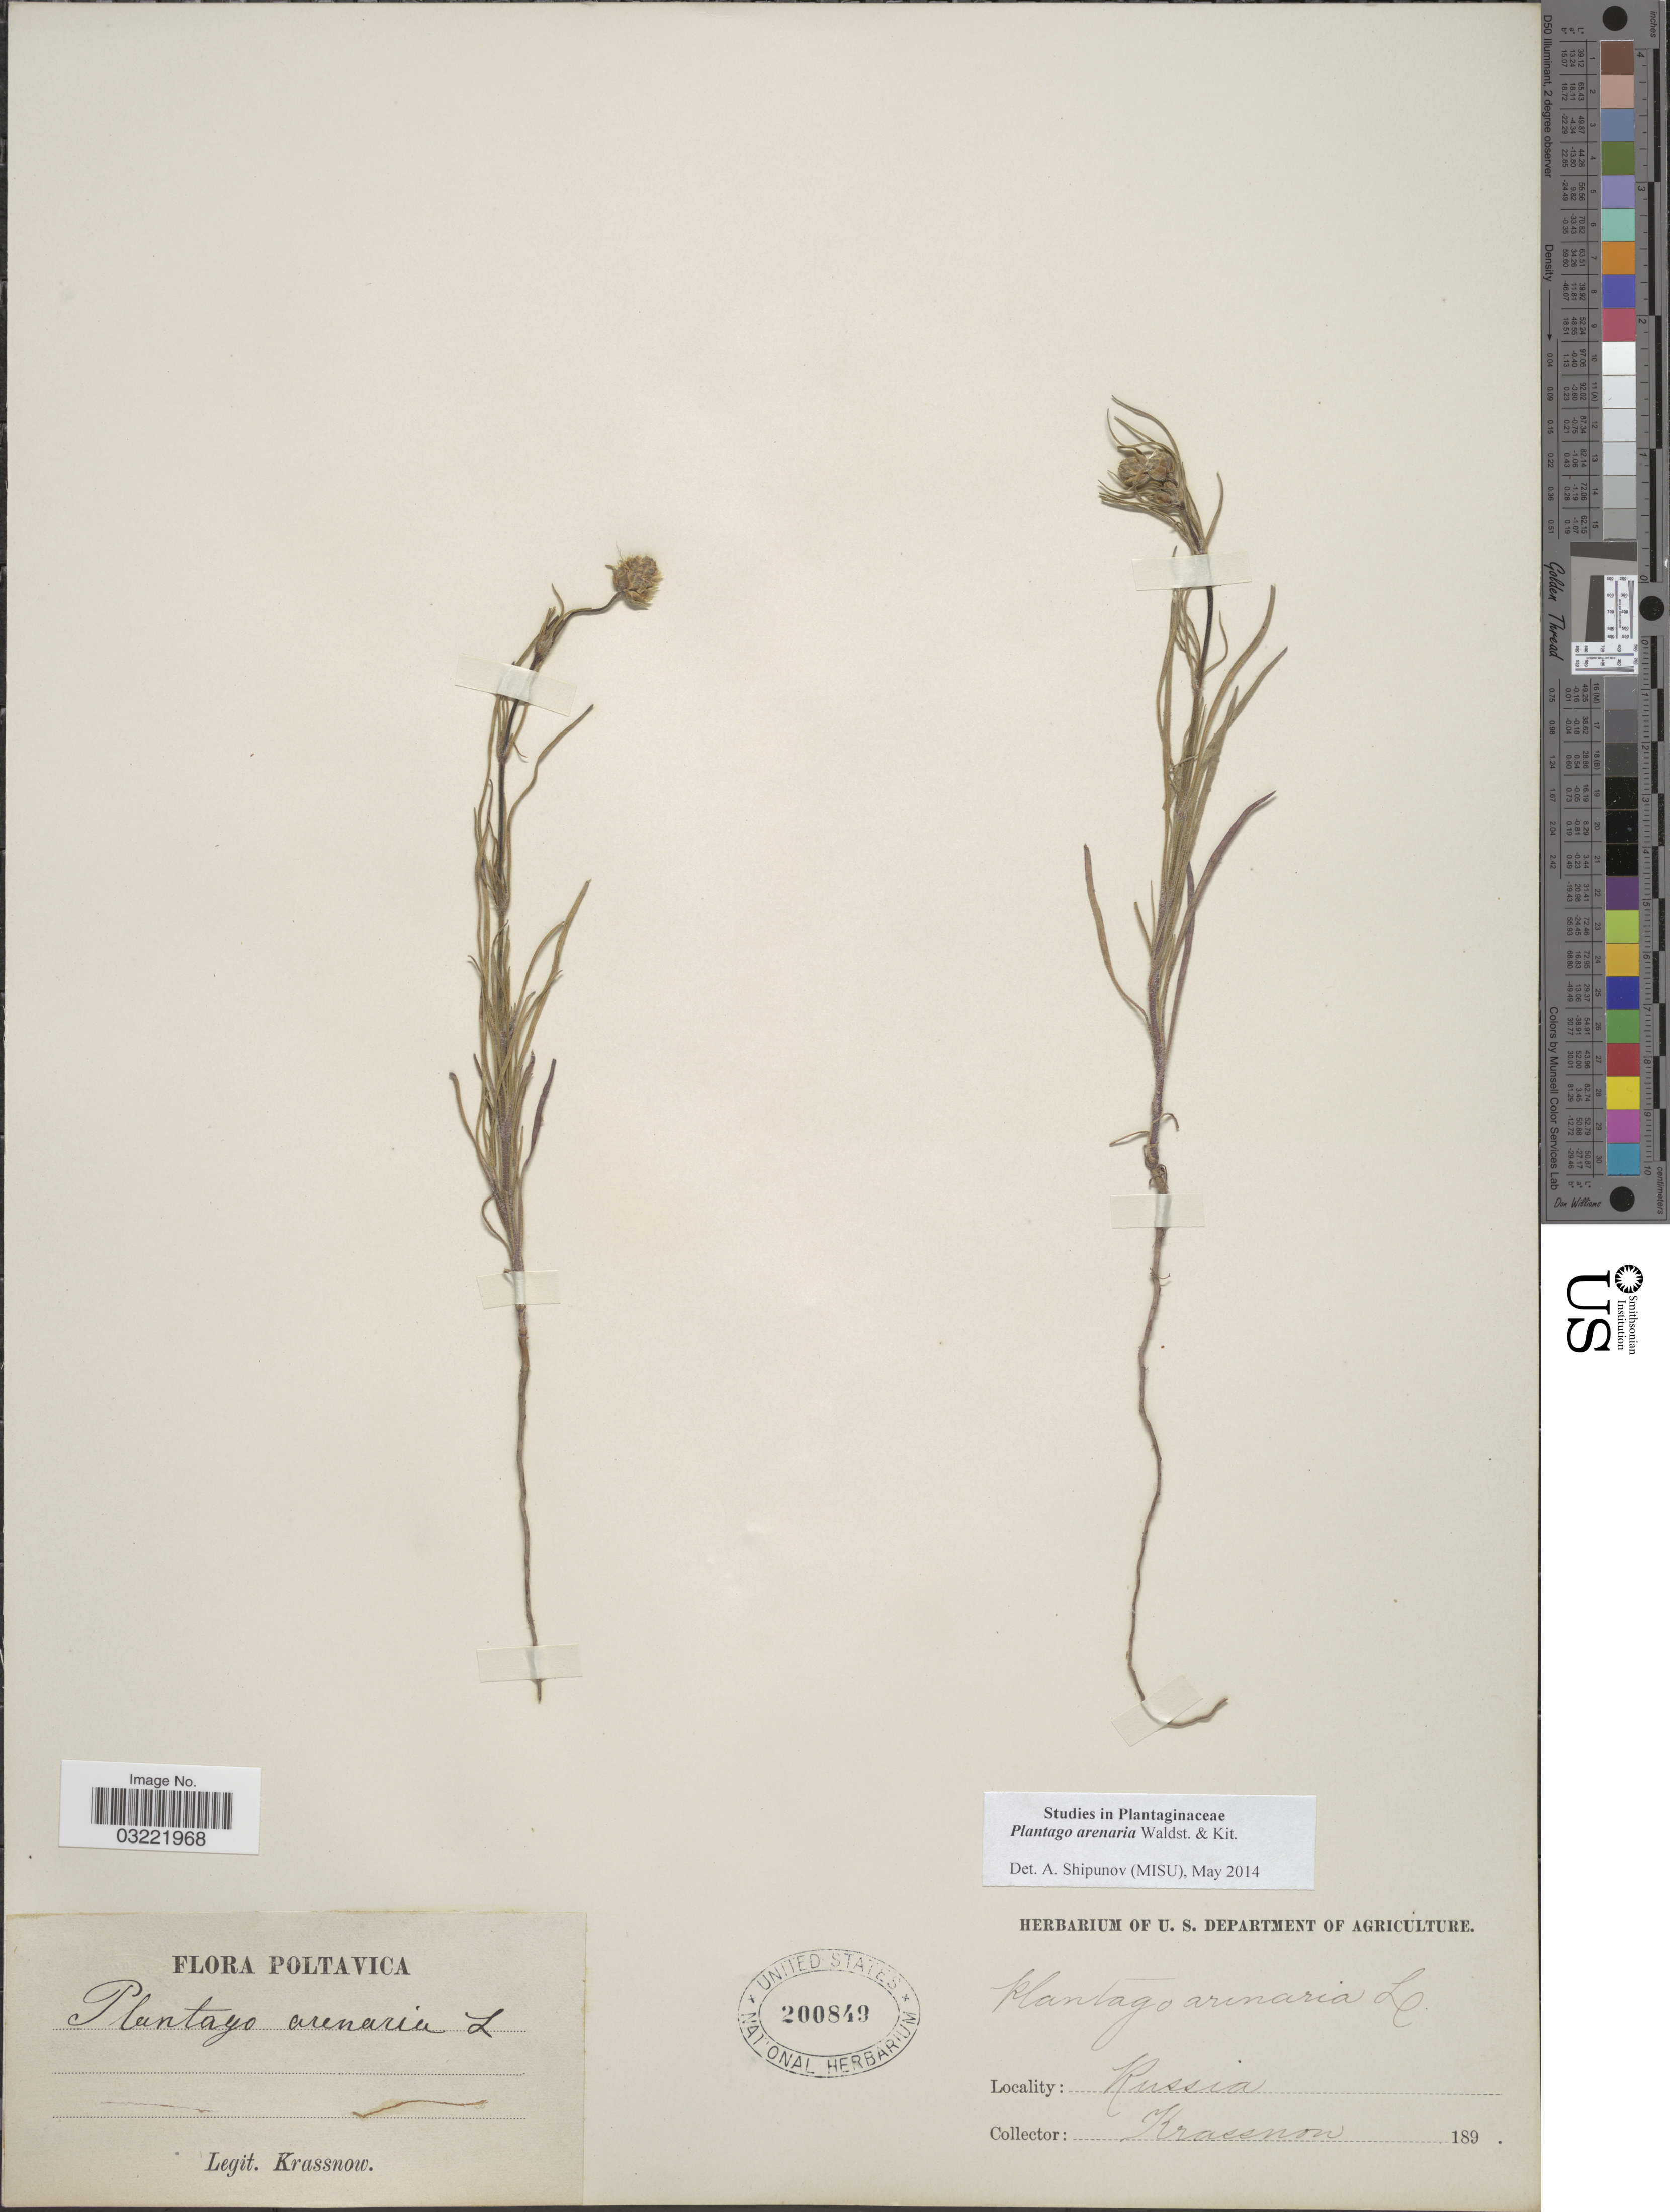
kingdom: Plantae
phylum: Tracheophyta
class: Magnoliopsida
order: Lamiales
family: Plantaginaceae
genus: Plantago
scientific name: Plantago arenaria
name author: Waldst. & Kit.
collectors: -. Krassnow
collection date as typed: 189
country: Ukraine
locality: Poltavica. Russia.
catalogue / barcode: US 200849